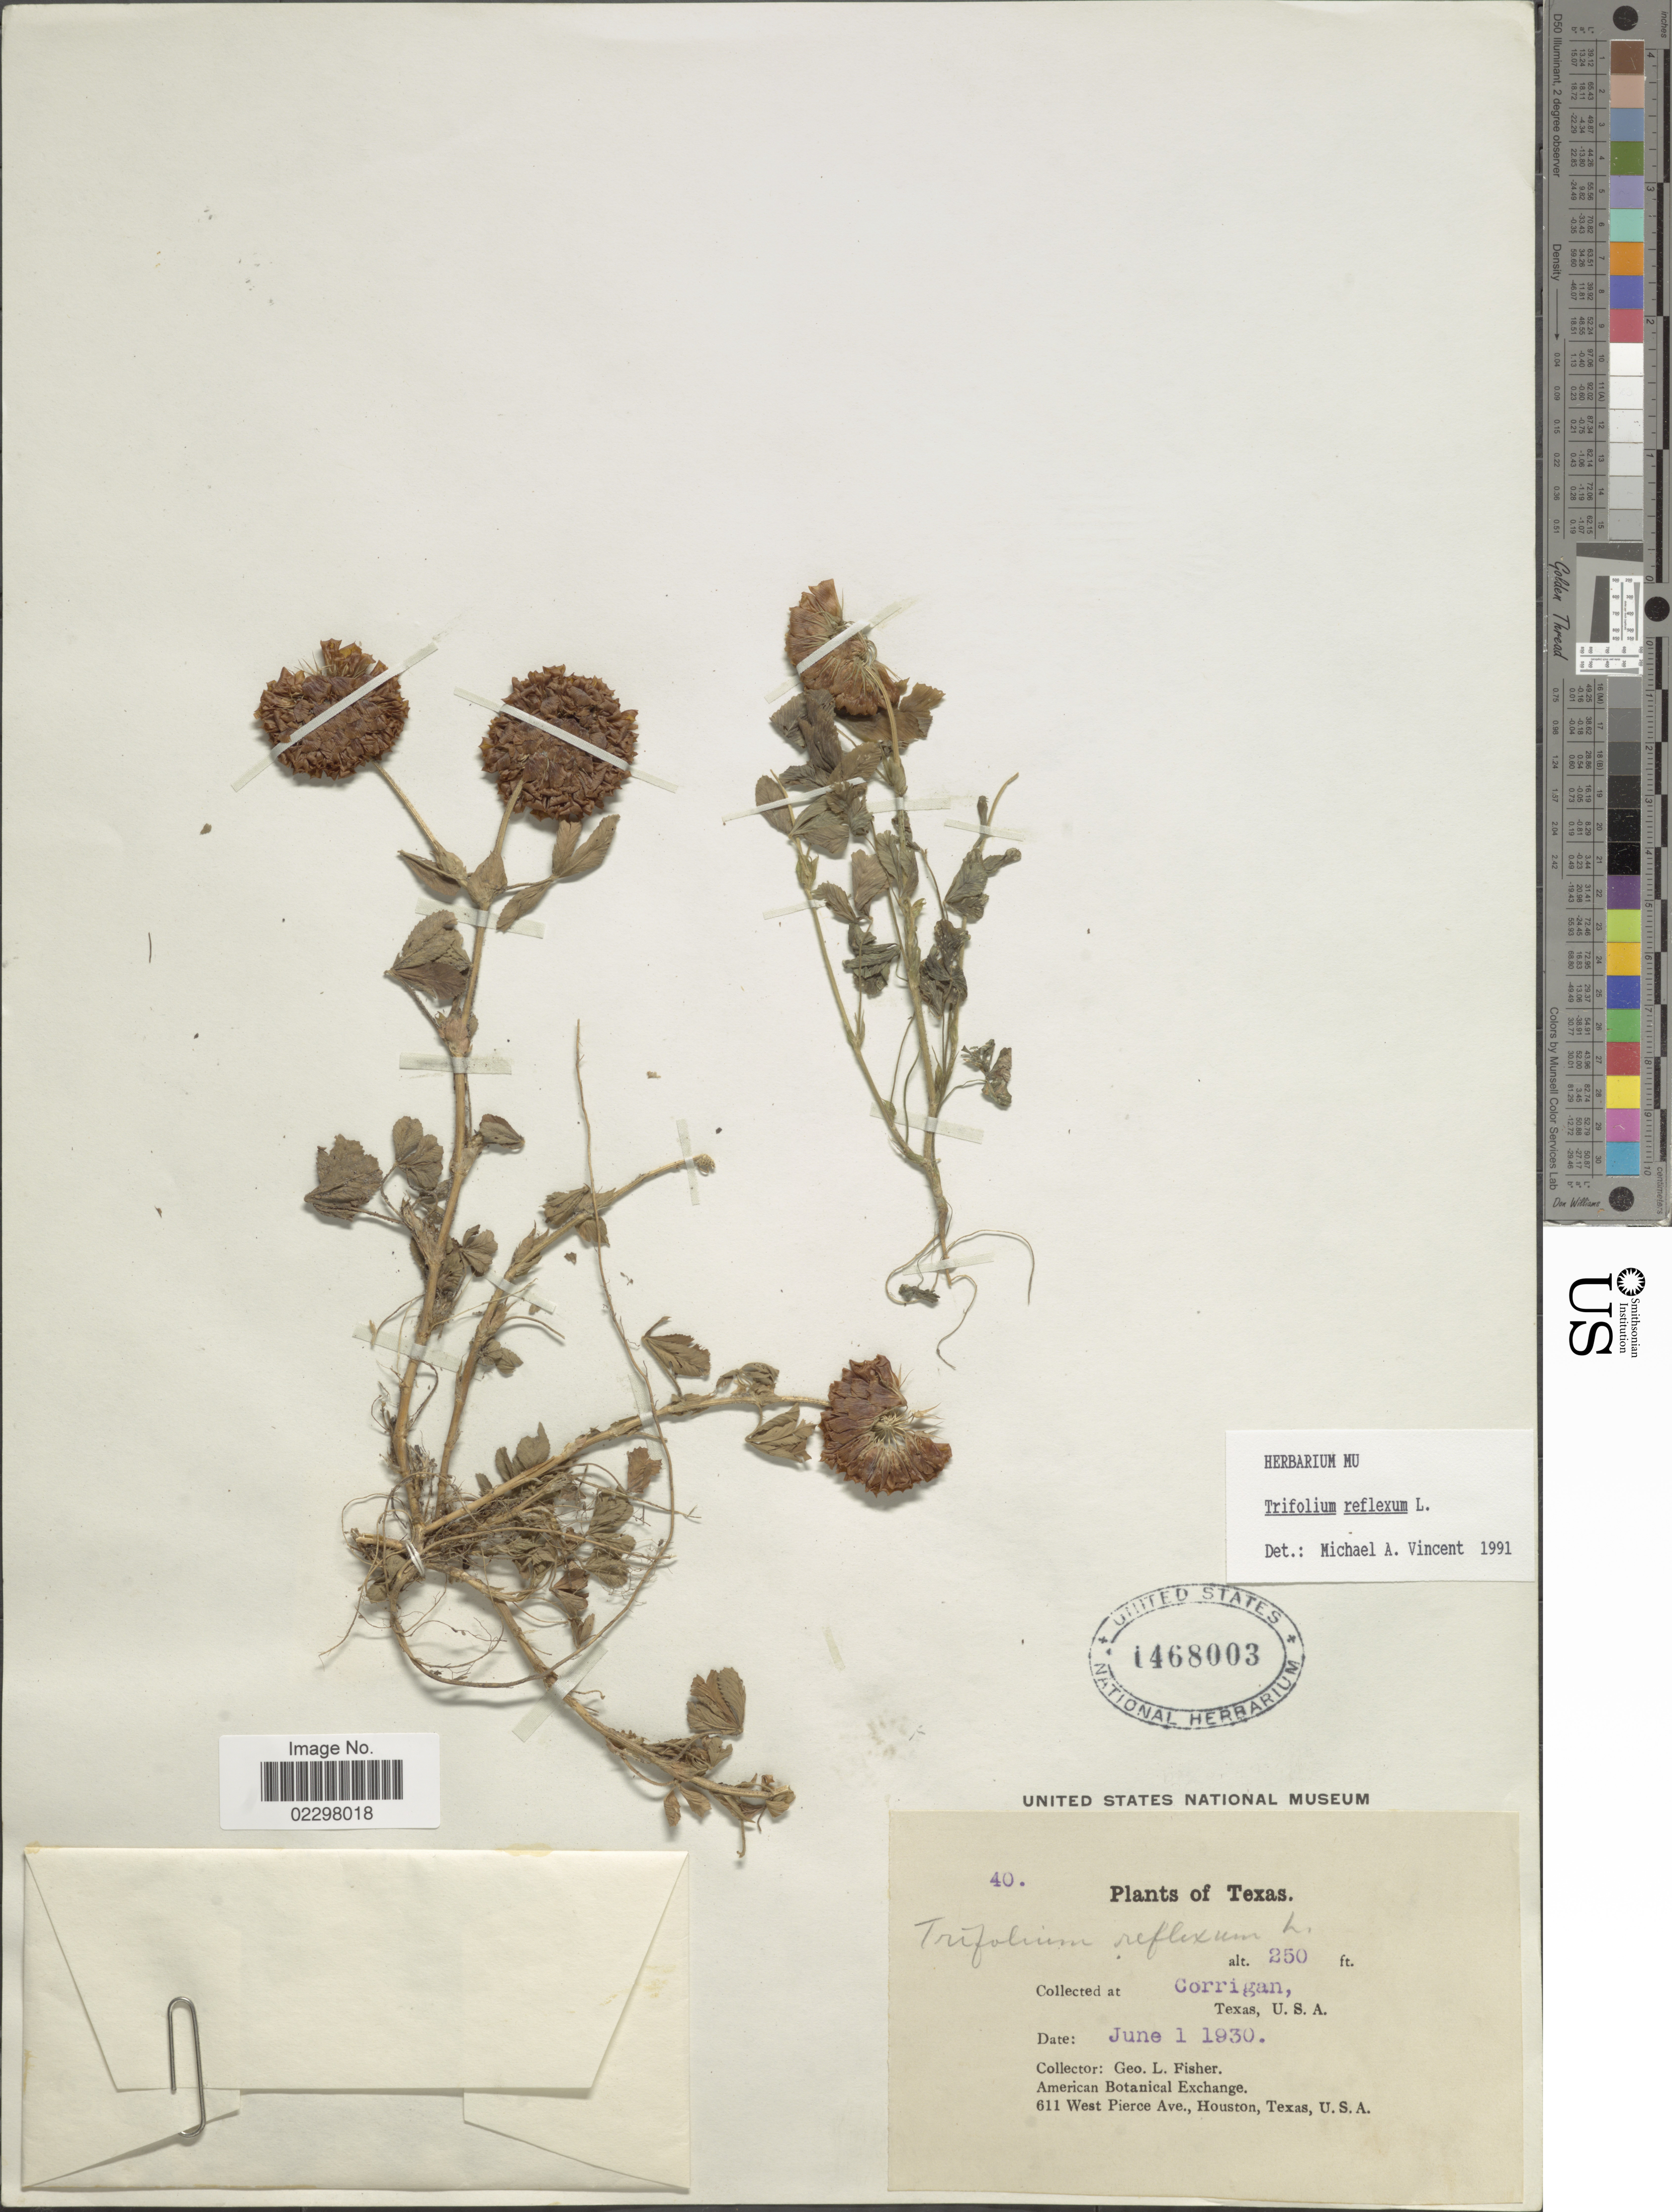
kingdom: Plantae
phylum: Tracheophyta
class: Magnoliopsida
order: Fabales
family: Fabaceae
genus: Trifolium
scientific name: Trifolium reflexum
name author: L.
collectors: G. L. Fisher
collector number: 40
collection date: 1930-06-01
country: United States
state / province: Texas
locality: Corrigan.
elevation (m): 76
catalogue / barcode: US 1468003